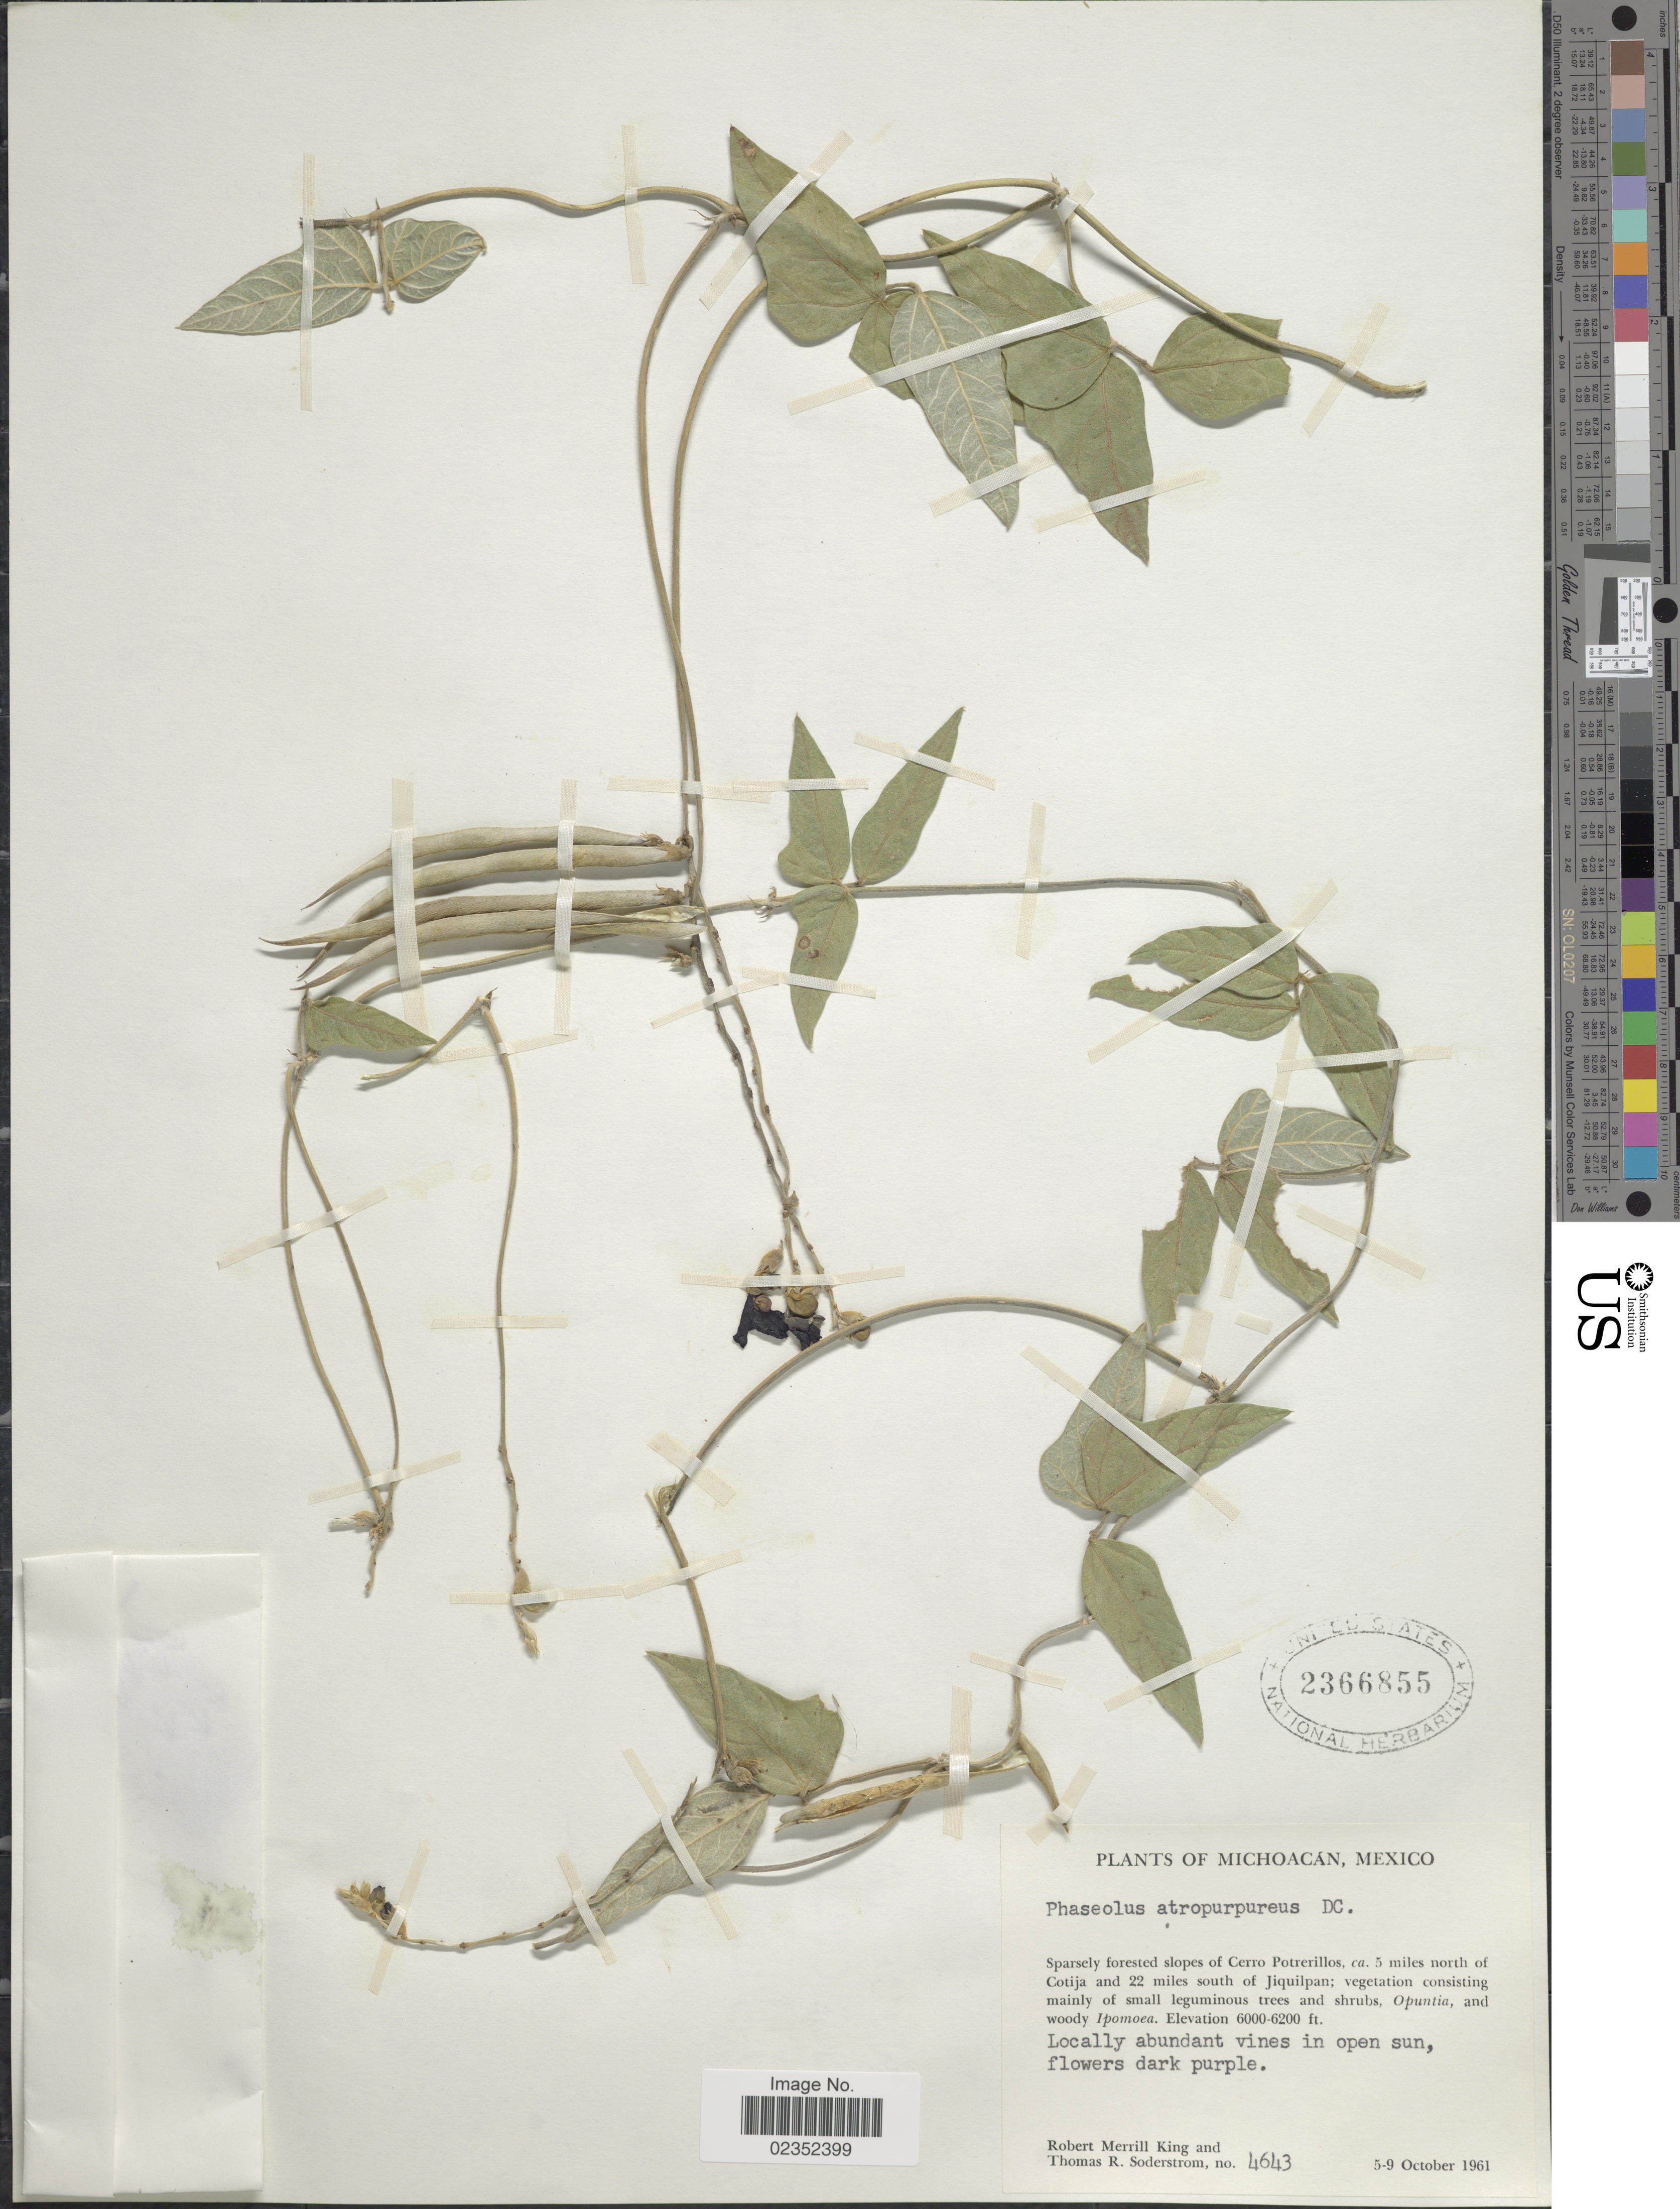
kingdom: Plantae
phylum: Tracheophyta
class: Magnoliopsida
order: Fabales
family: Fabaceae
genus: Macroptilium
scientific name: Macroptilium atropurpureum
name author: (DC.) Urb.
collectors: R. M. King & T. R. Soderstrom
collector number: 4643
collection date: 1961-10-05/1961-10-09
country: Mexico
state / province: Michoacán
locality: Sparsely forested slopes of Cerro Potrerillos, ca. 5 miles north of Cotija and 22 miles south of Jiquilpan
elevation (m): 1829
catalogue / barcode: US 2366855